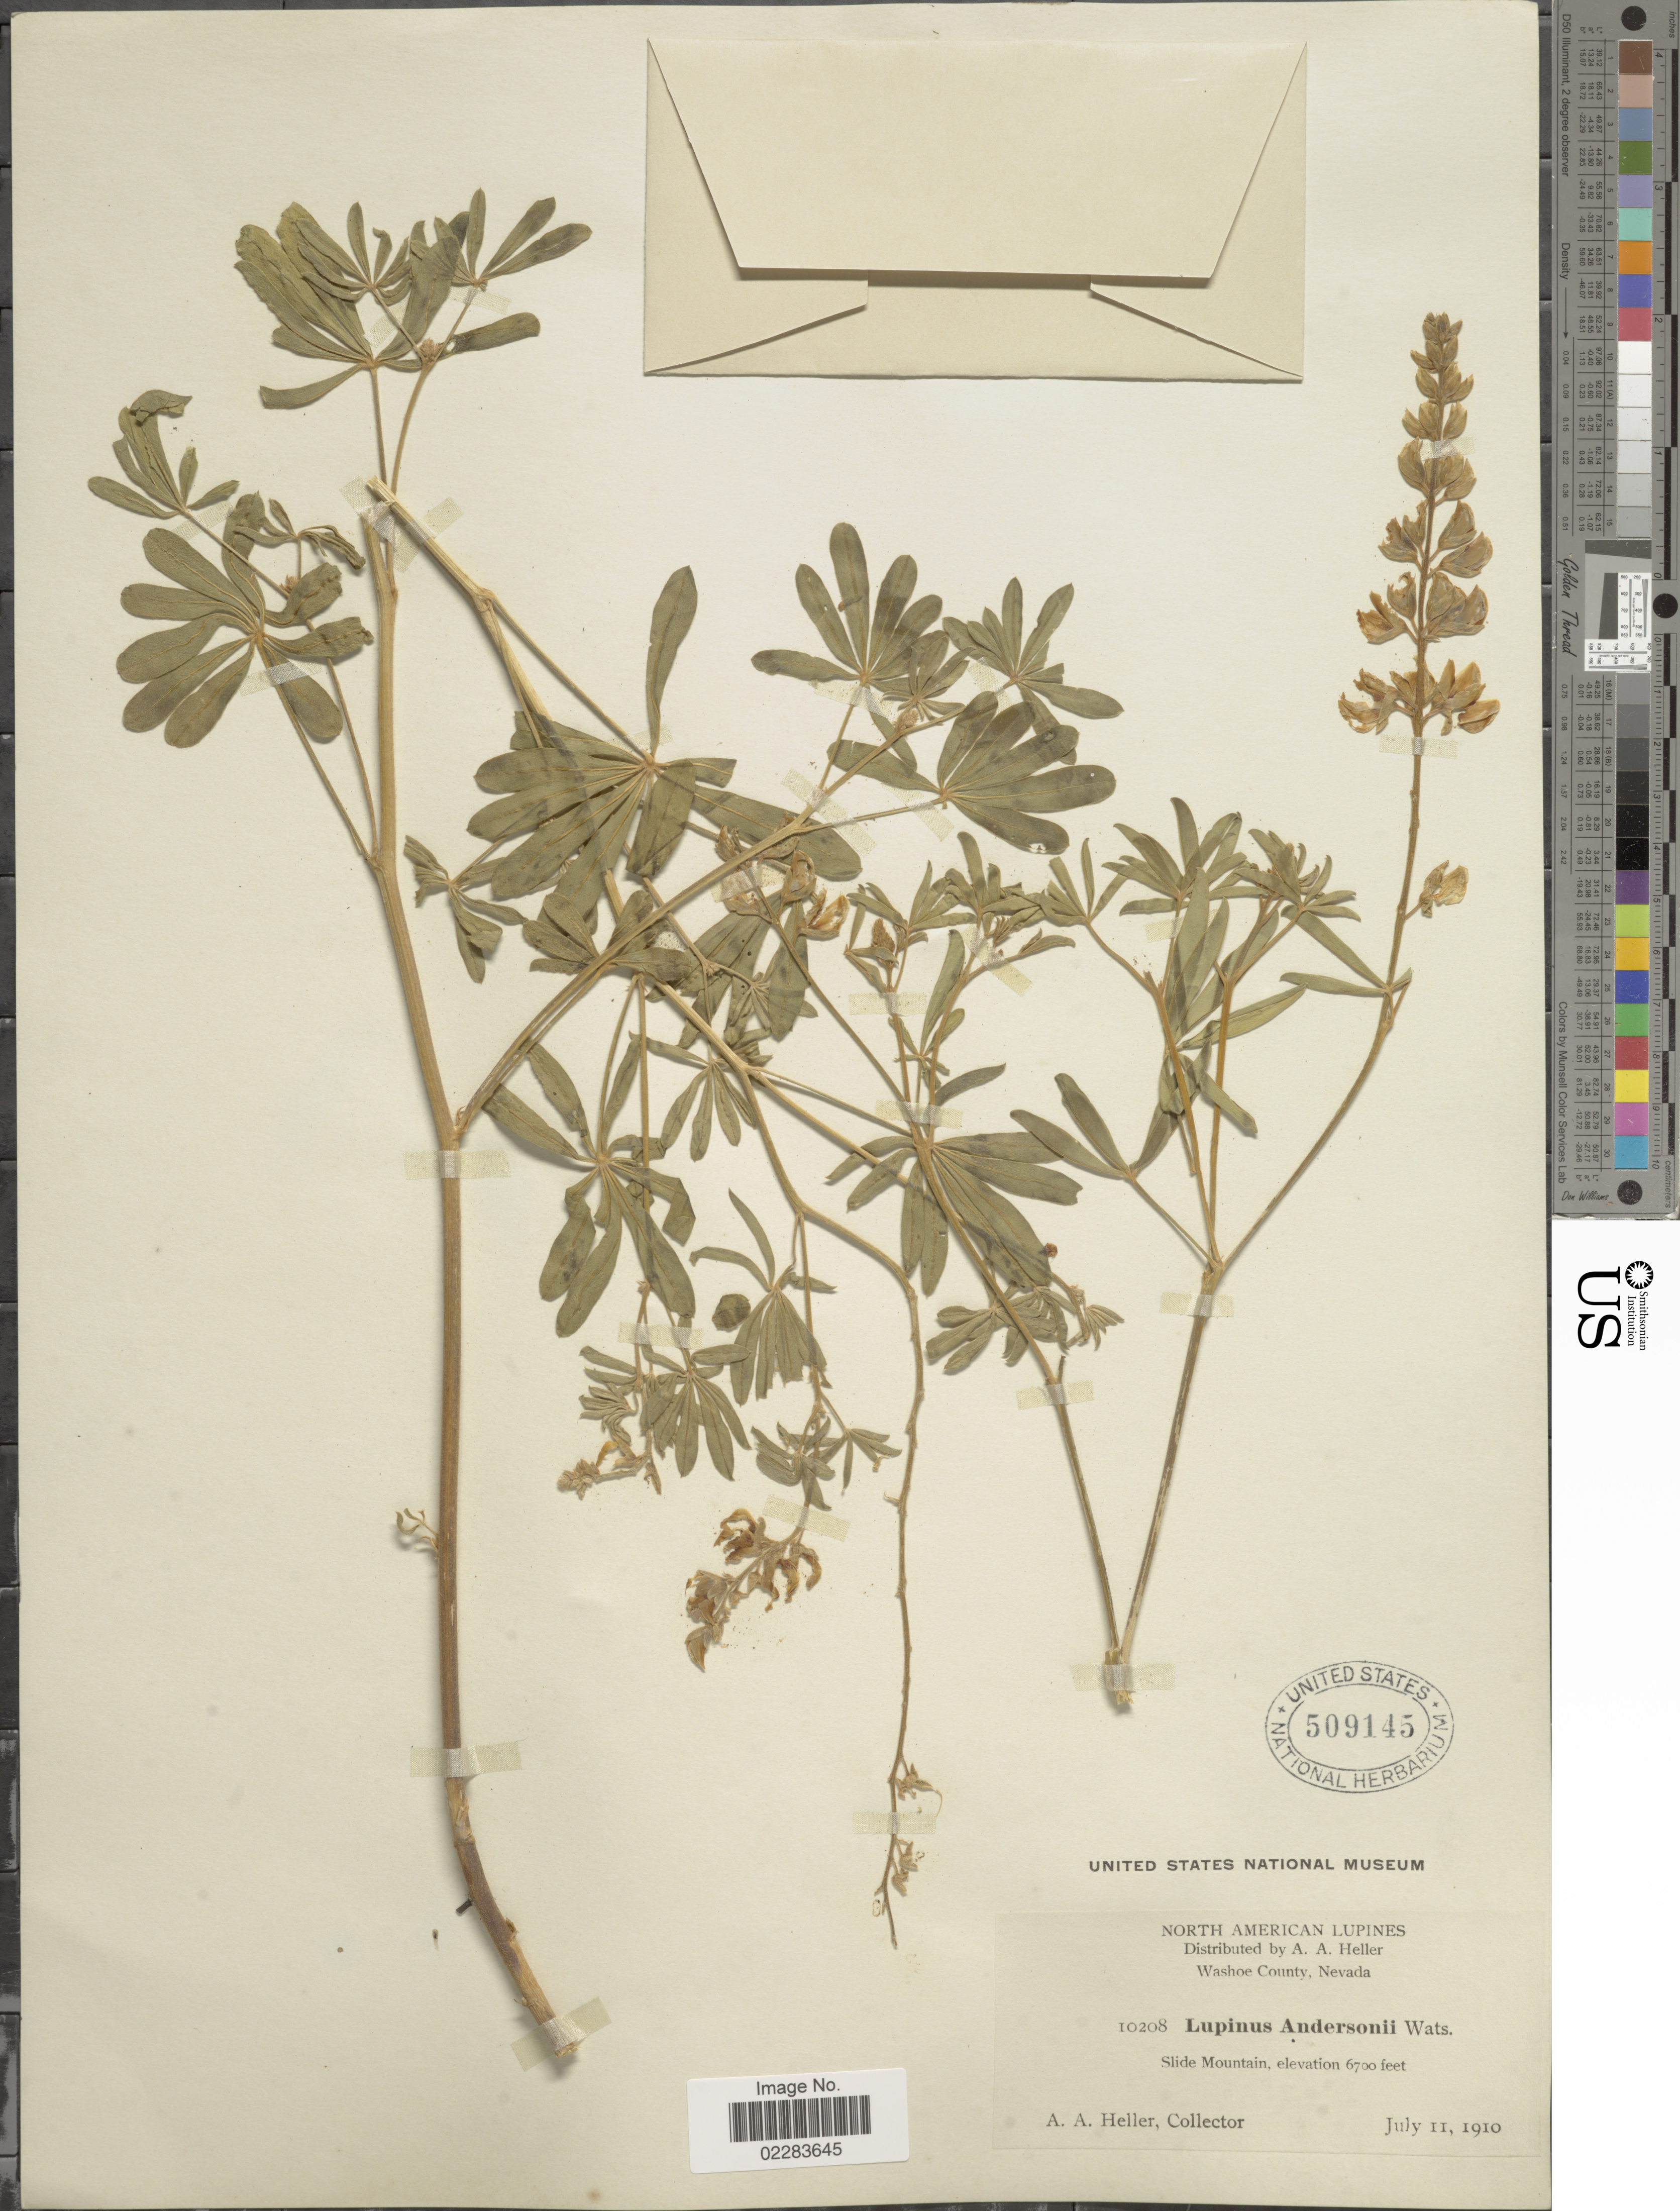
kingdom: Plantae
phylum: Tracheophyta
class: Magnoliopsida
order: Fabales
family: Fabaceae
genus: Lupinus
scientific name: Lupinus albicaulis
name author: Douglas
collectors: A. A. Heller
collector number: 10208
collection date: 1910-07-11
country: United States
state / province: Nevada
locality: Washoe County. Slide Mountain.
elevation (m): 2042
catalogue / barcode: US 509145